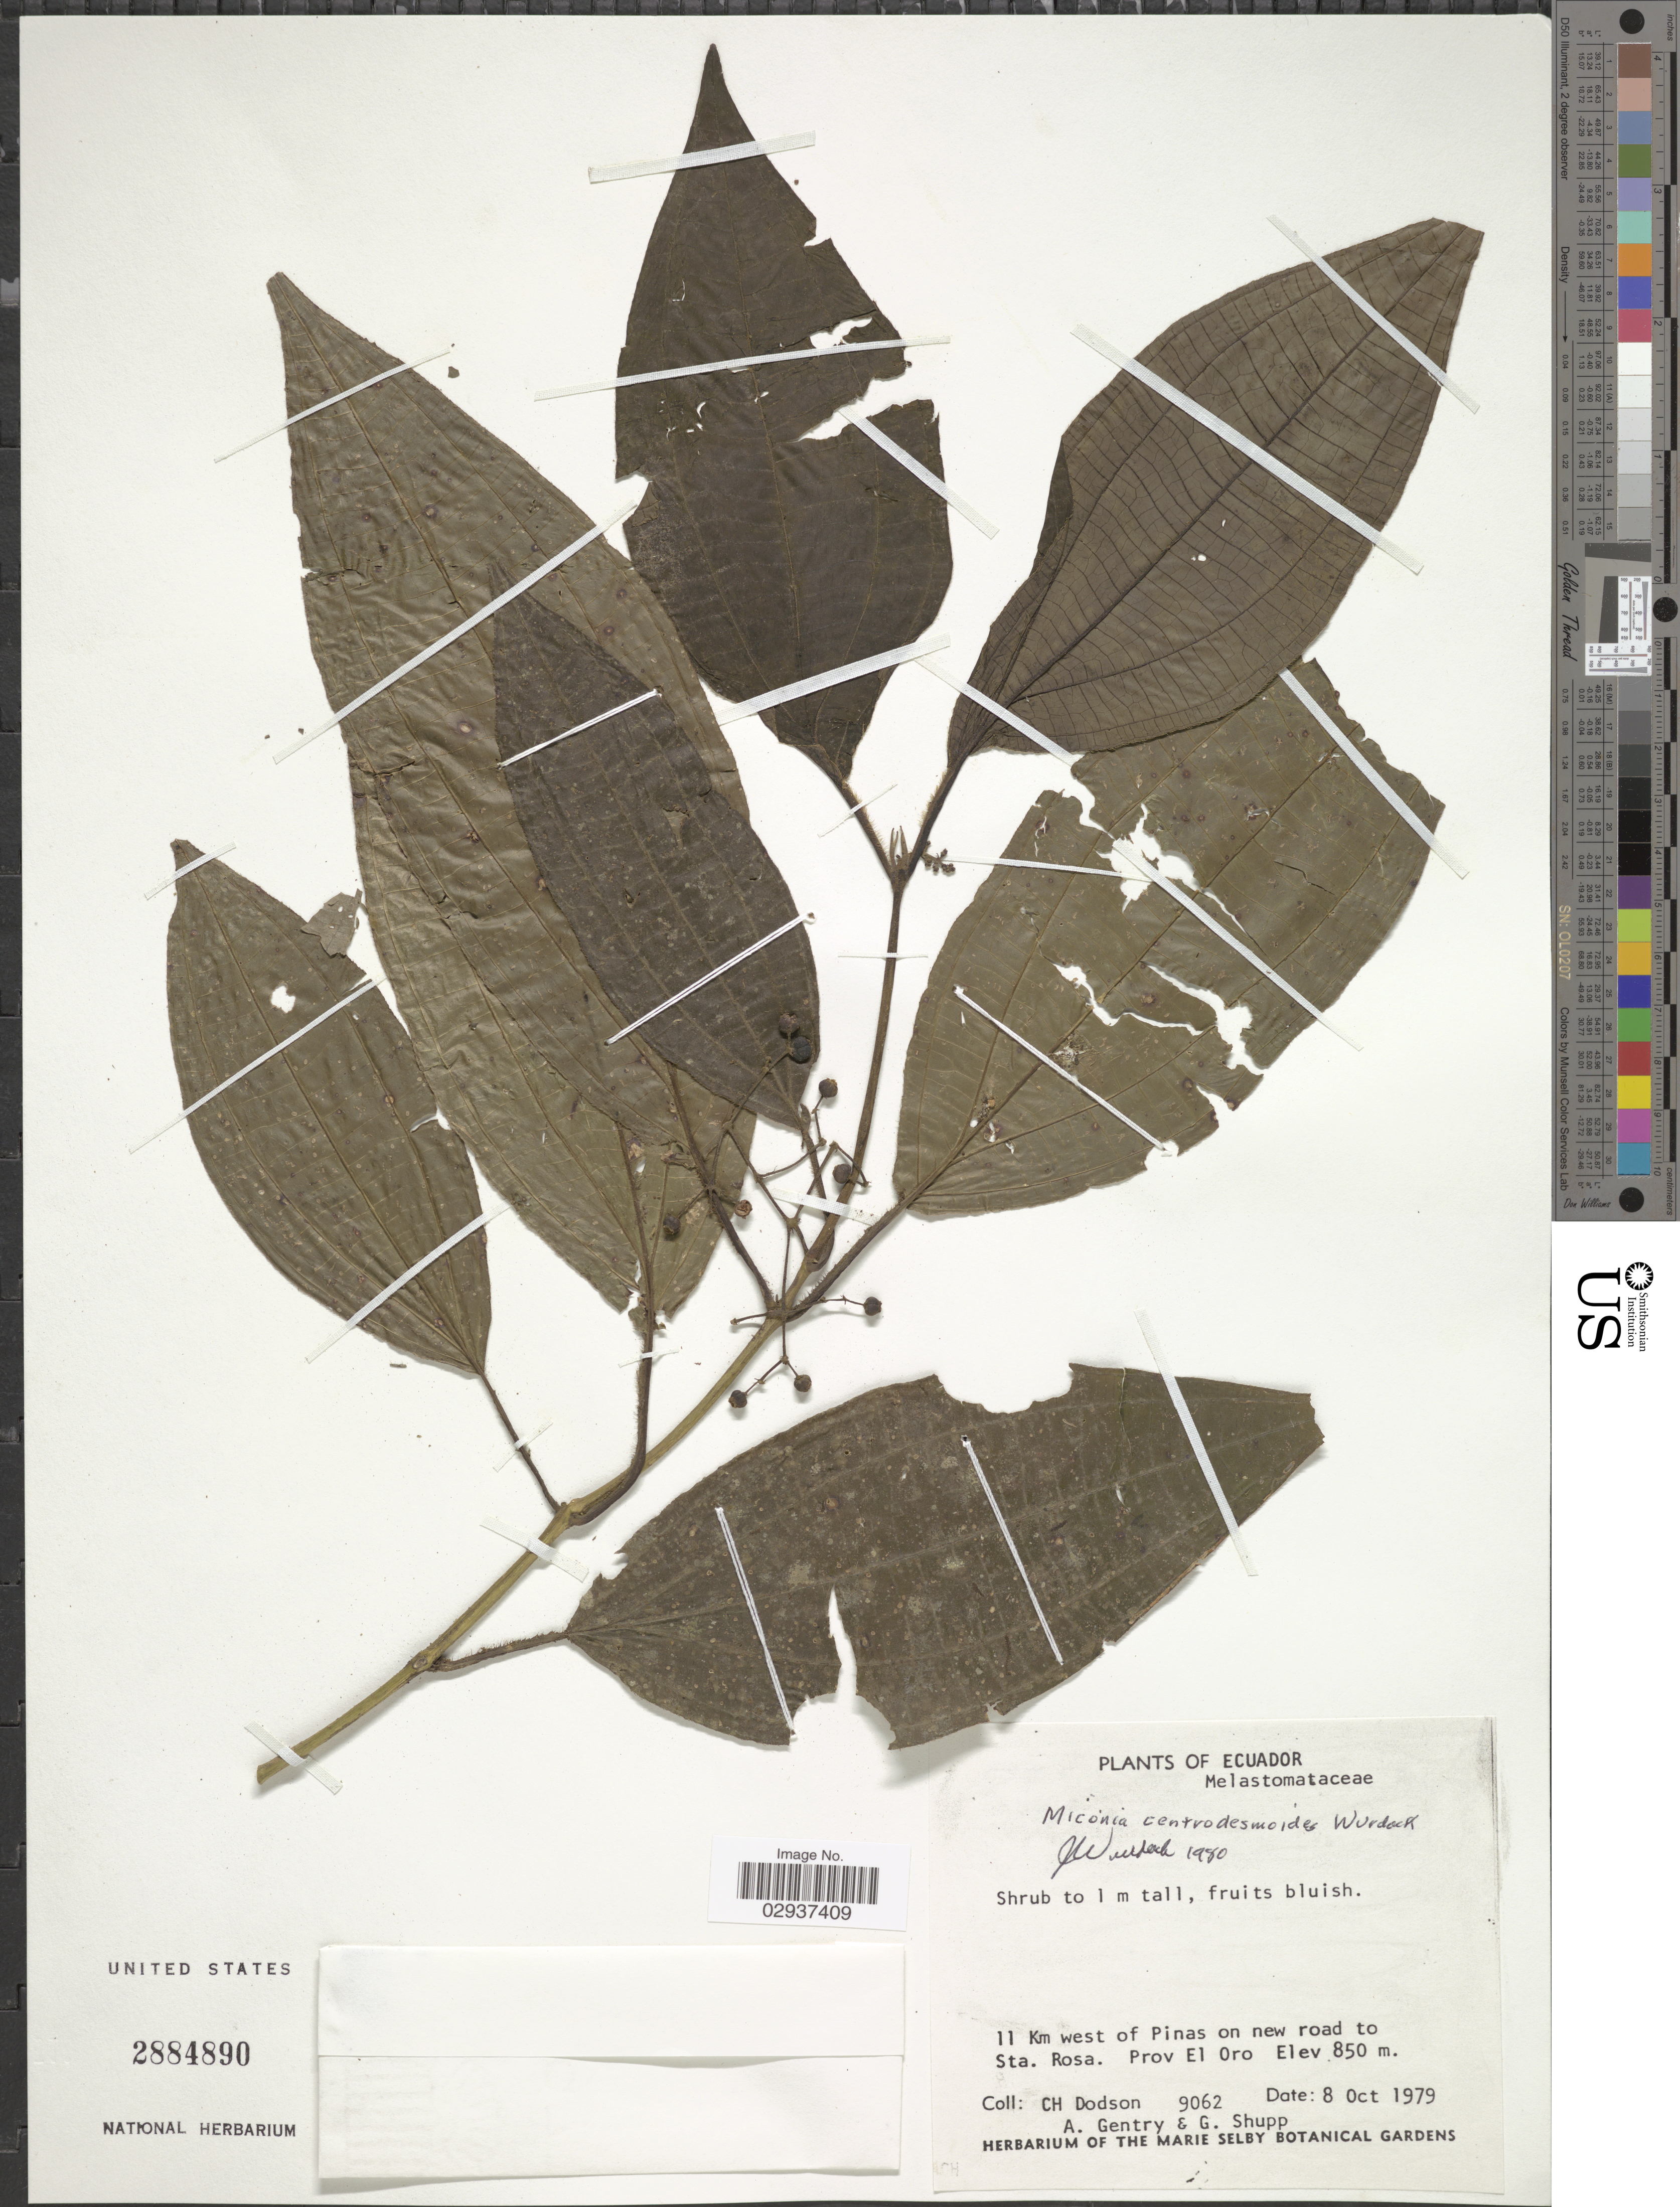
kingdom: Plantae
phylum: Tracheophyta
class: Magnoliopsida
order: Myrtales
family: Melastomataceae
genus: Miconia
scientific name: Miconia centrodesmoides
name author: Wurdack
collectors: C. H. Dodson, A. H. Gentry & G. Shupp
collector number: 9062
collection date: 1979-10-08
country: Ecuador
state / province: El Oro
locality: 11 Km west of Pinas on new road to Sta. Rosa.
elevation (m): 850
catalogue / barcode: US 2884890